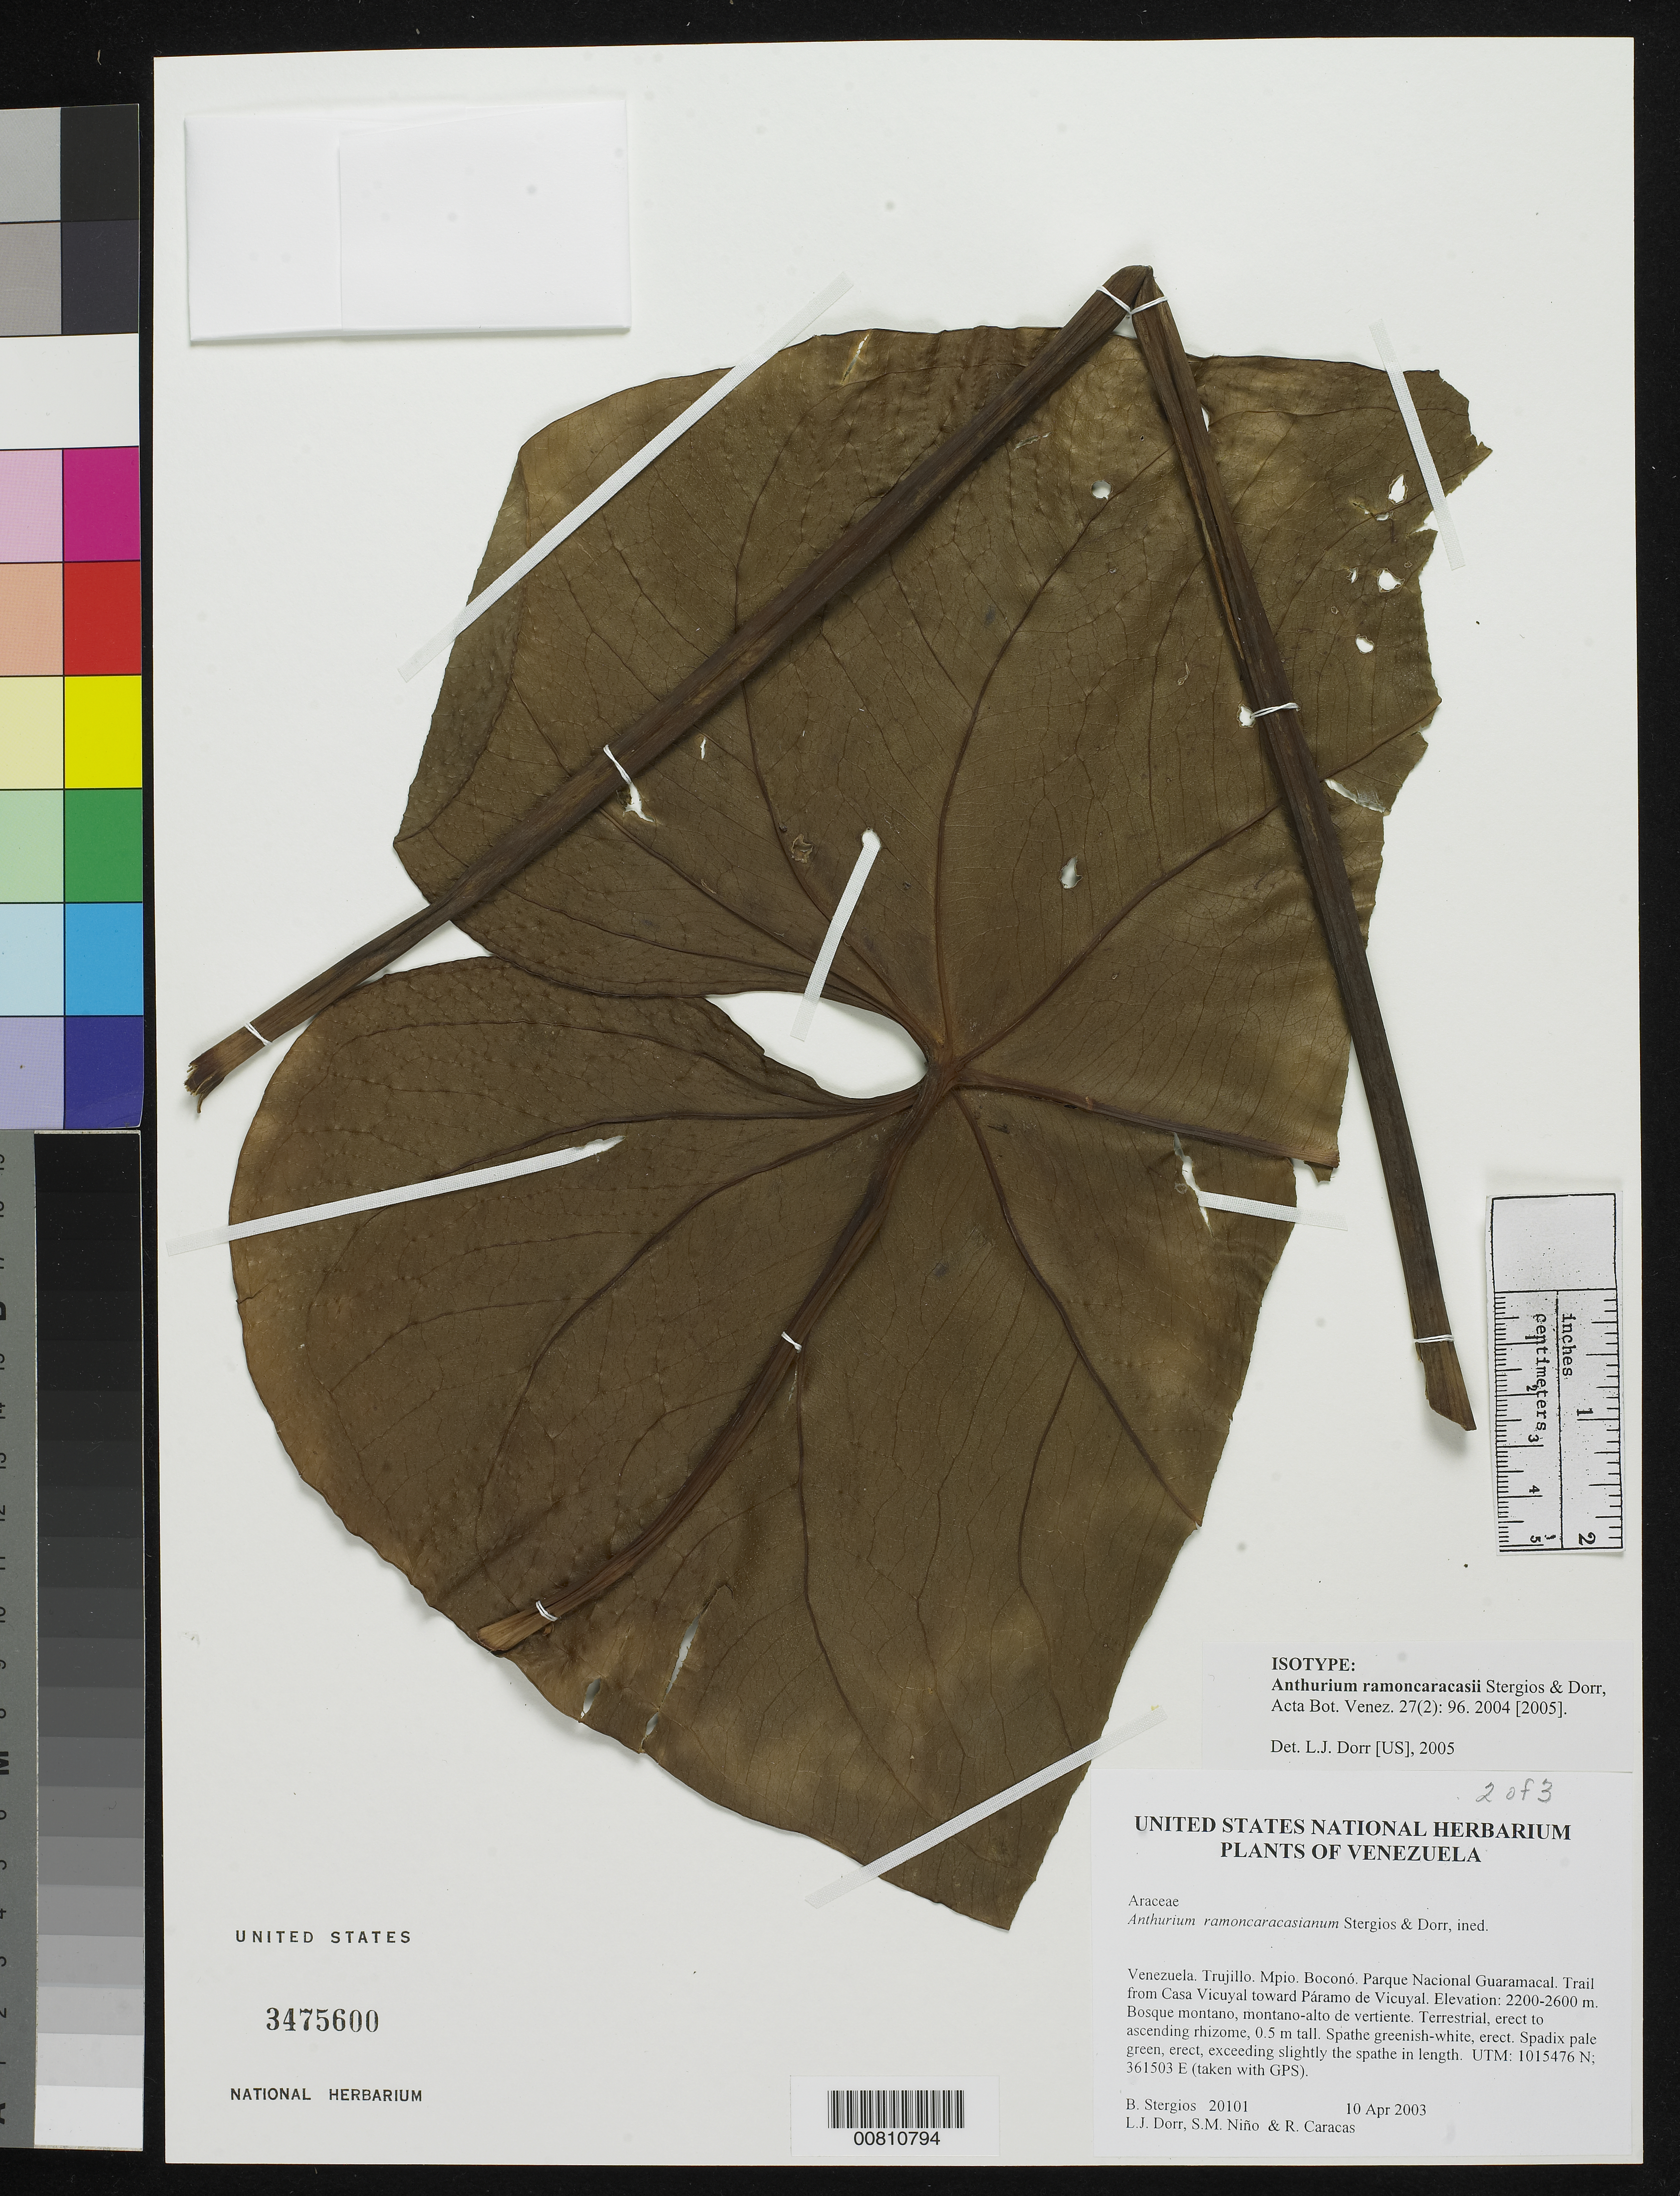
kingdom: Plantae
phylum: Tracheophyta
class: Liliopsida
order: Alismatales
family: Araceae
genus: Anthurium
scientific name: Anthurium ramoncaracasii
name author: Stergios & Dorr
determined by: Dorr, L. J., (BOT), Smithsonian Institution - National Museum of Natural History (UNITED STATES)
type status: Isotype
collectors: B. G. Stergios, L. J. Dorr, S. M. Niño & R. Caracas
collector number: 20101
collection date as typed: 10 Apr 2003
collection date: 2003-04-10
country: Venezuela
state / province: Trujillo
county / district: Boconó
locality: Parque Nacional Guaramacal. Trail from Casa Vicuyal toward Páramo de Vicuyal.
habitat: Bosque montano, montano-alto de vertiente.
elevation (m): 2200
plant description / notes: Holotype at PORT.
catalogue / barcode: US 3475600